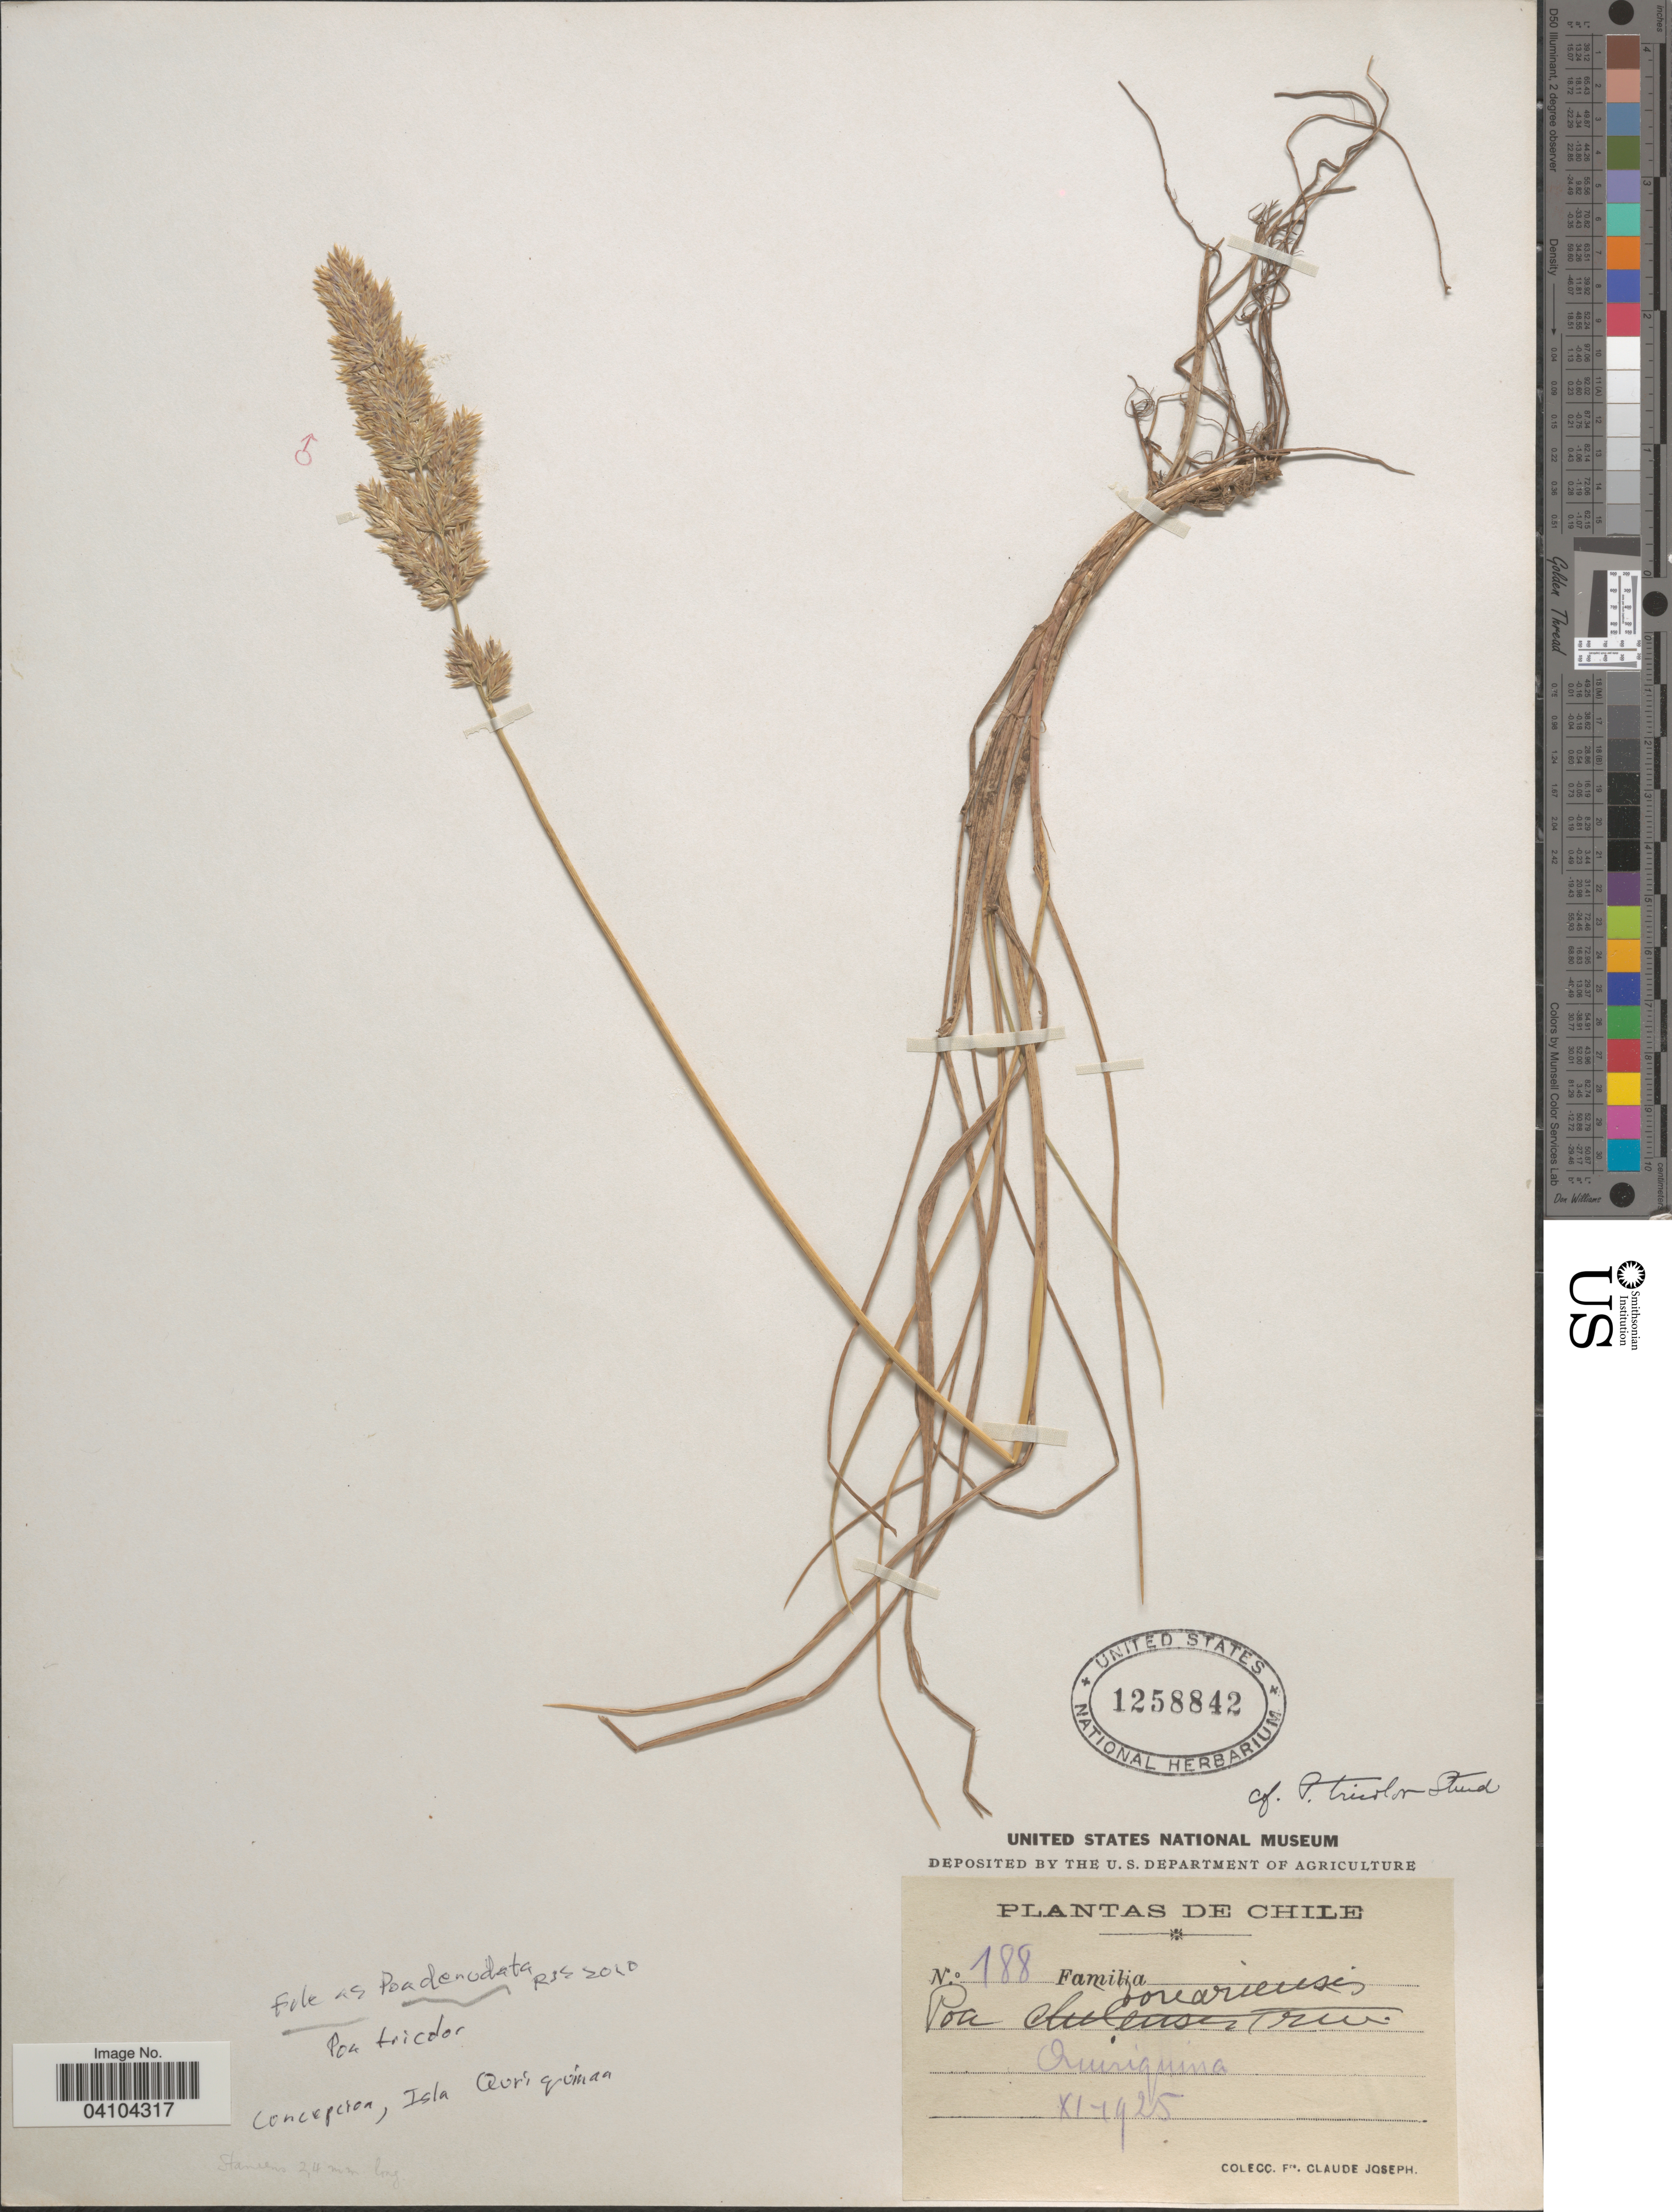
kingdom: Plantae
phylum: Tracheophyta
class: Liliopsida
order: Poales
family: Poaceae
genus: Poa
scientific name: Poa dentata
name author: Torr.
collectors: Frere Claude Joseph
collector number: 188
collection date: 1925-11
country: Chile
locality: Quiriquina.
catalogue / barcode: US 1258842